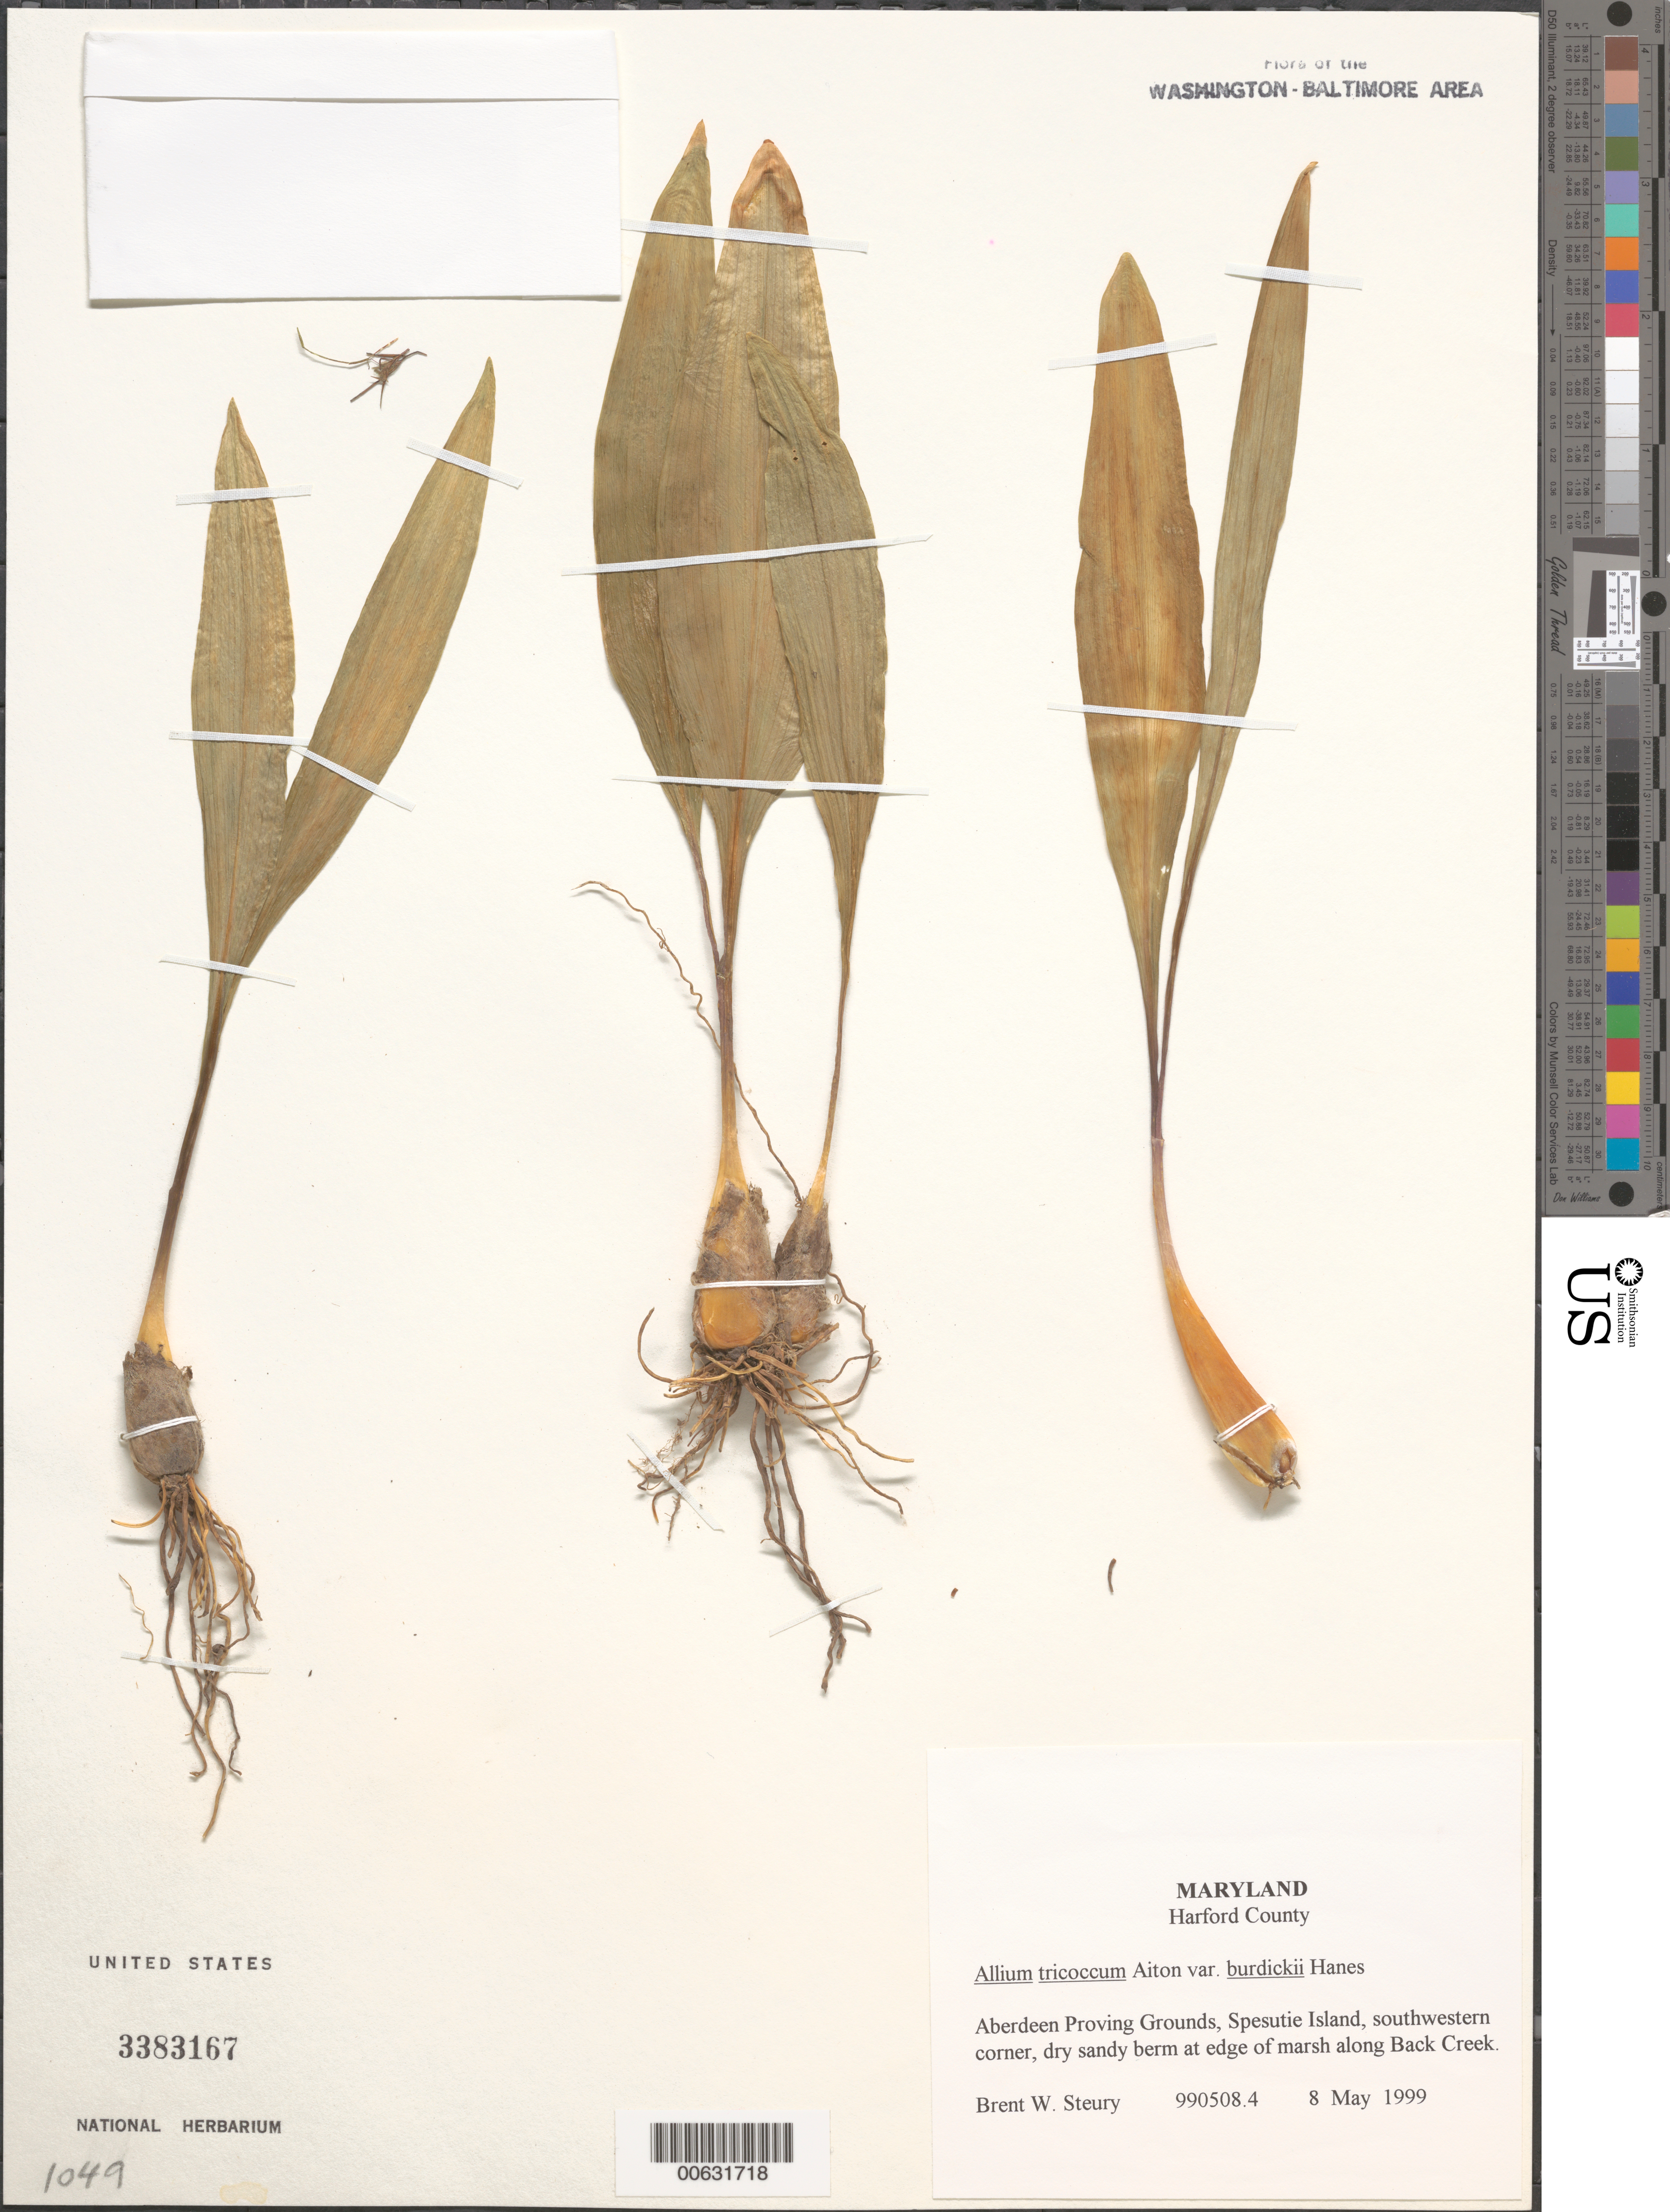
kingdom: Plantae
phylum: Tracheophyta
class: Liliopsida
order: Asparagales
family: Amaryllidaceae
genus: Allium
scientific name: Allium tricoccum var. burdickii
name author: Hanes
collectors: B. Steury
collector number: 990508.4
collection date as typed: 08 May 1999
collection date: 1999-05-08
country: United States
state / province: Maryland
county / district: Harford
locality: Aberdeen Proving Ground, Spesutie Island, southwestern corner, along Back Creek.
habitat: Dry sandy berm at edge of marsh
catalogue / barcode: US 3383167